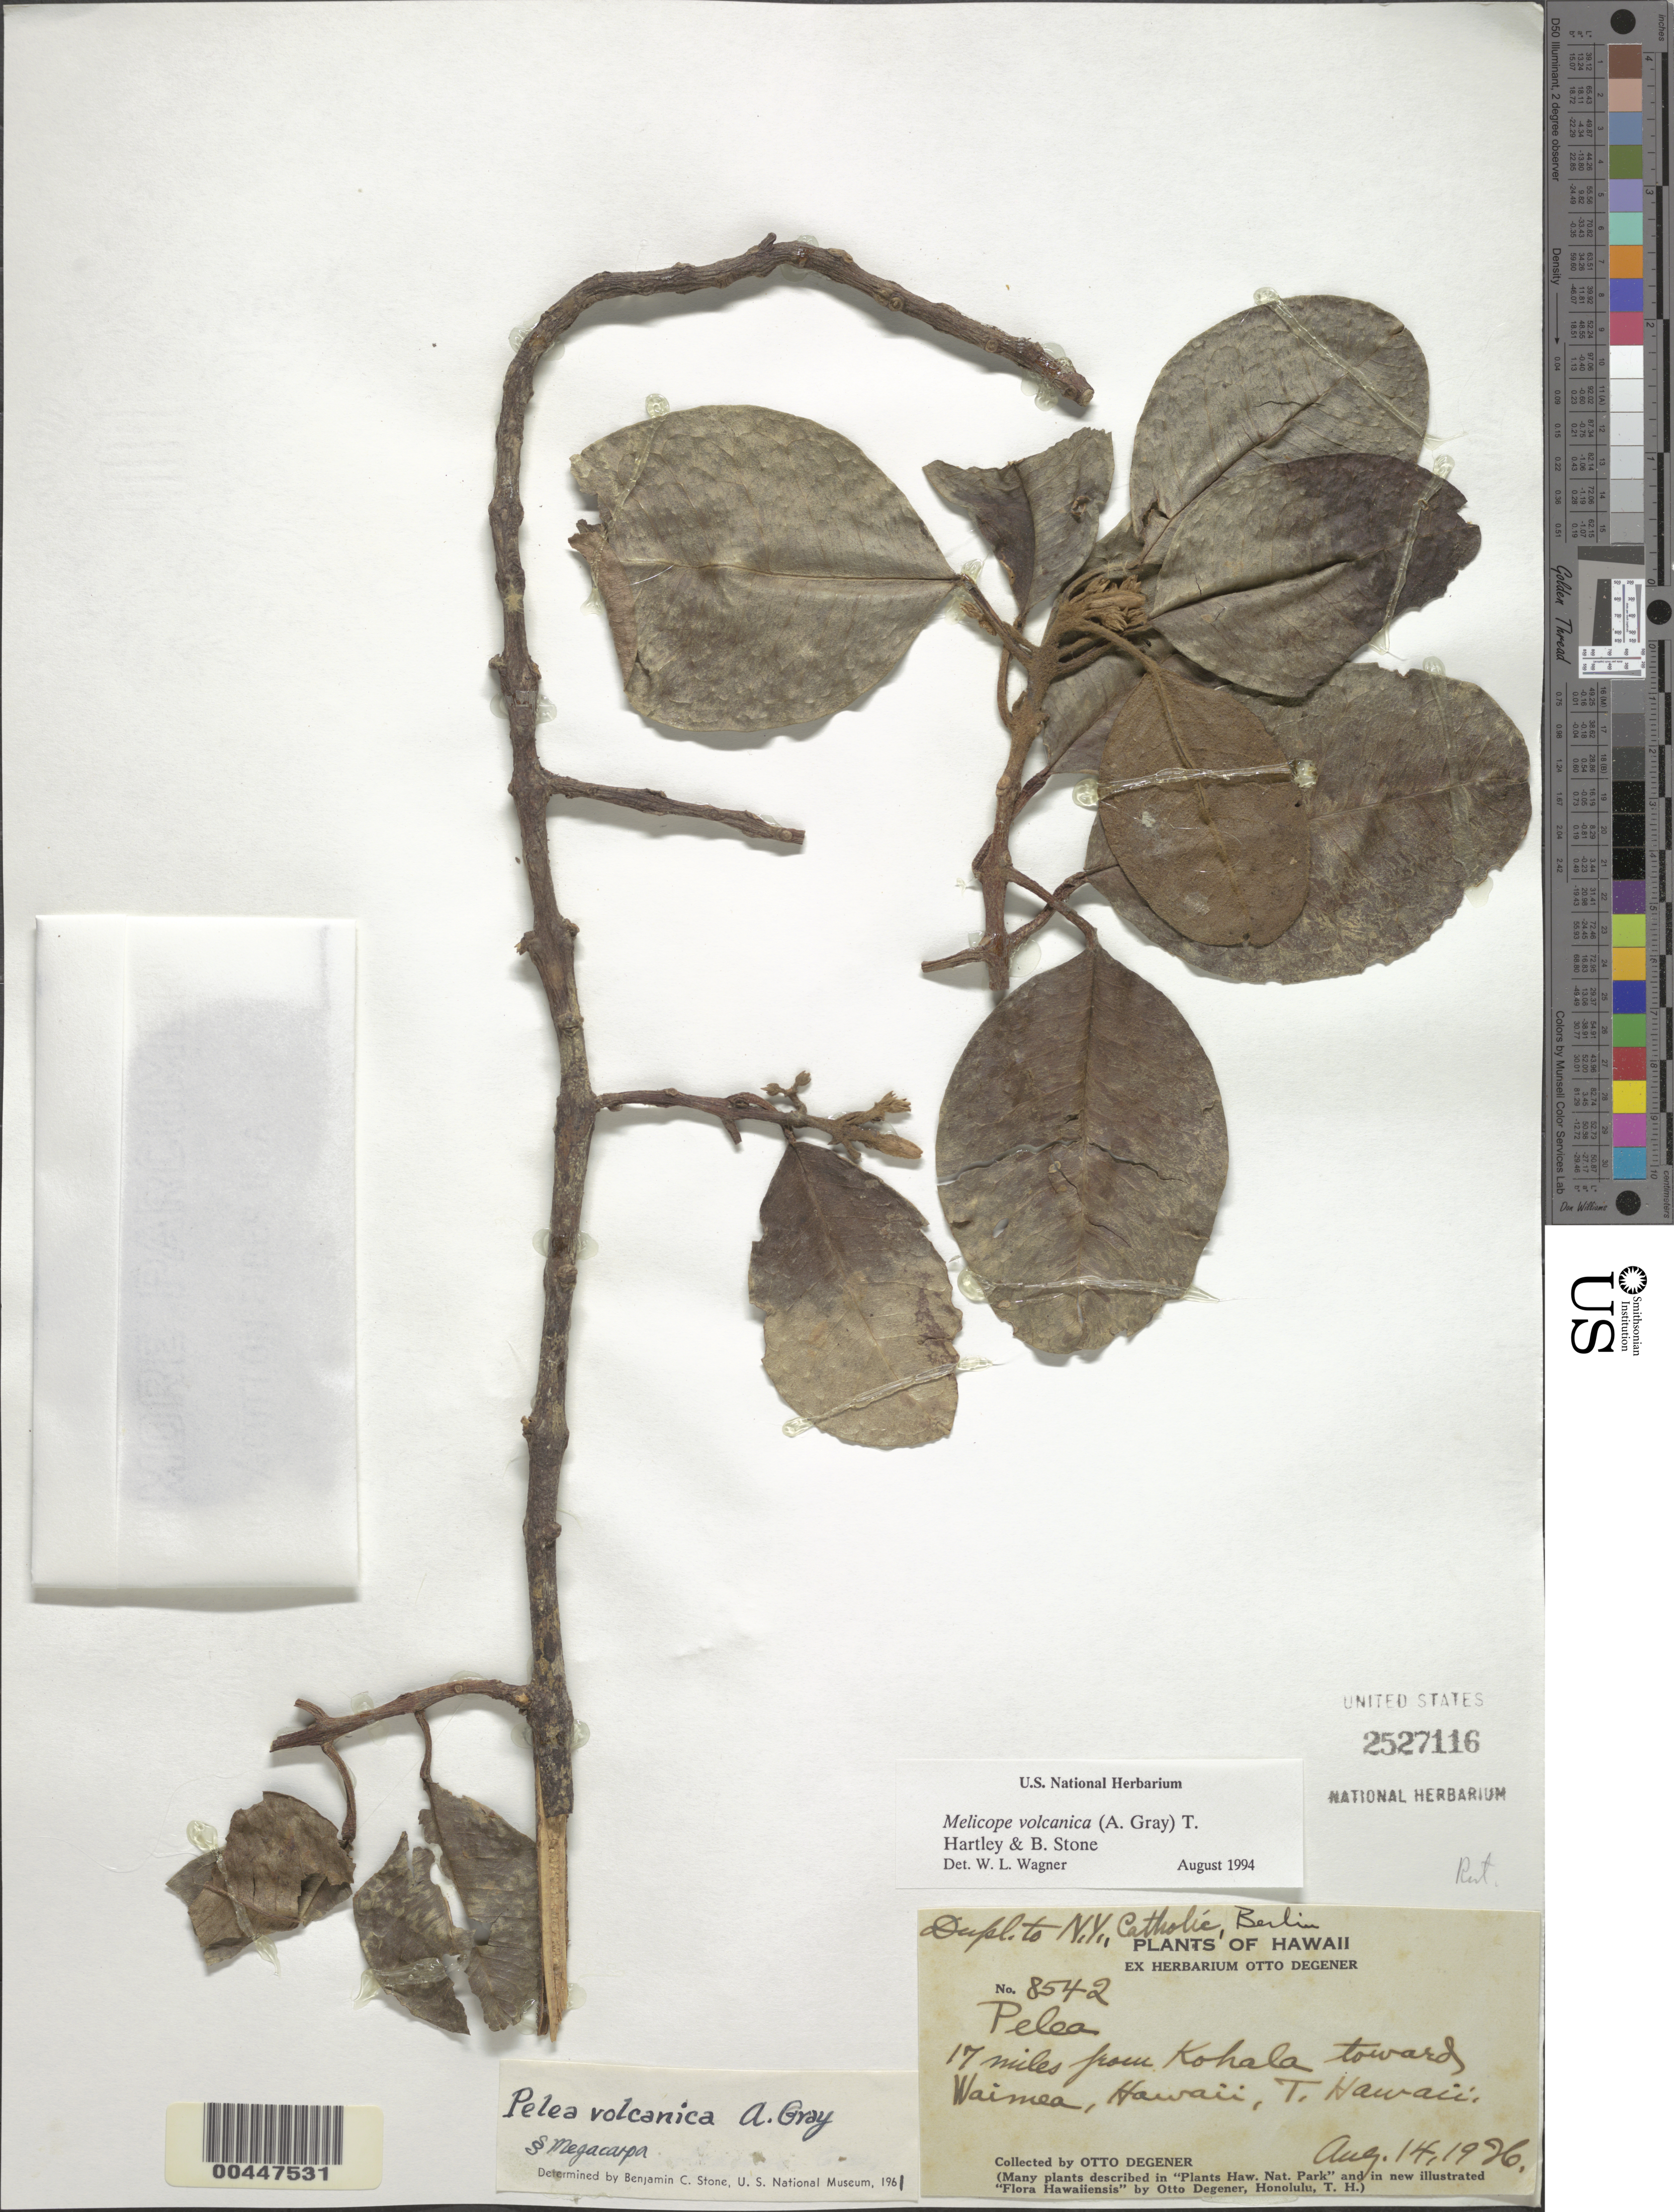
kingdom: Plantae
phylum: Tracheophyta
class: Magnoliopsida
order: Sapindales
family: Rutaceae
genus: Melicope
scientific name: Melicope volcanica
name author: (A. Gray) T.G. Hartley & B.C. Stone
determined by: Wagner, W. L., (BOT), Smithsonian Institution - National Museum of Natural History (UNITED STATES)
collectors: O. Degener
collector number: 8542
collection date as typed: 14 Aug 1926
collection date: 1926-08-14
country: United States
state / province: Hawaii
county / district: Hawaii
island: Hawaii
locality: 17 miles from Kohala toward Waimea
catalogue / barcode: US 2527116